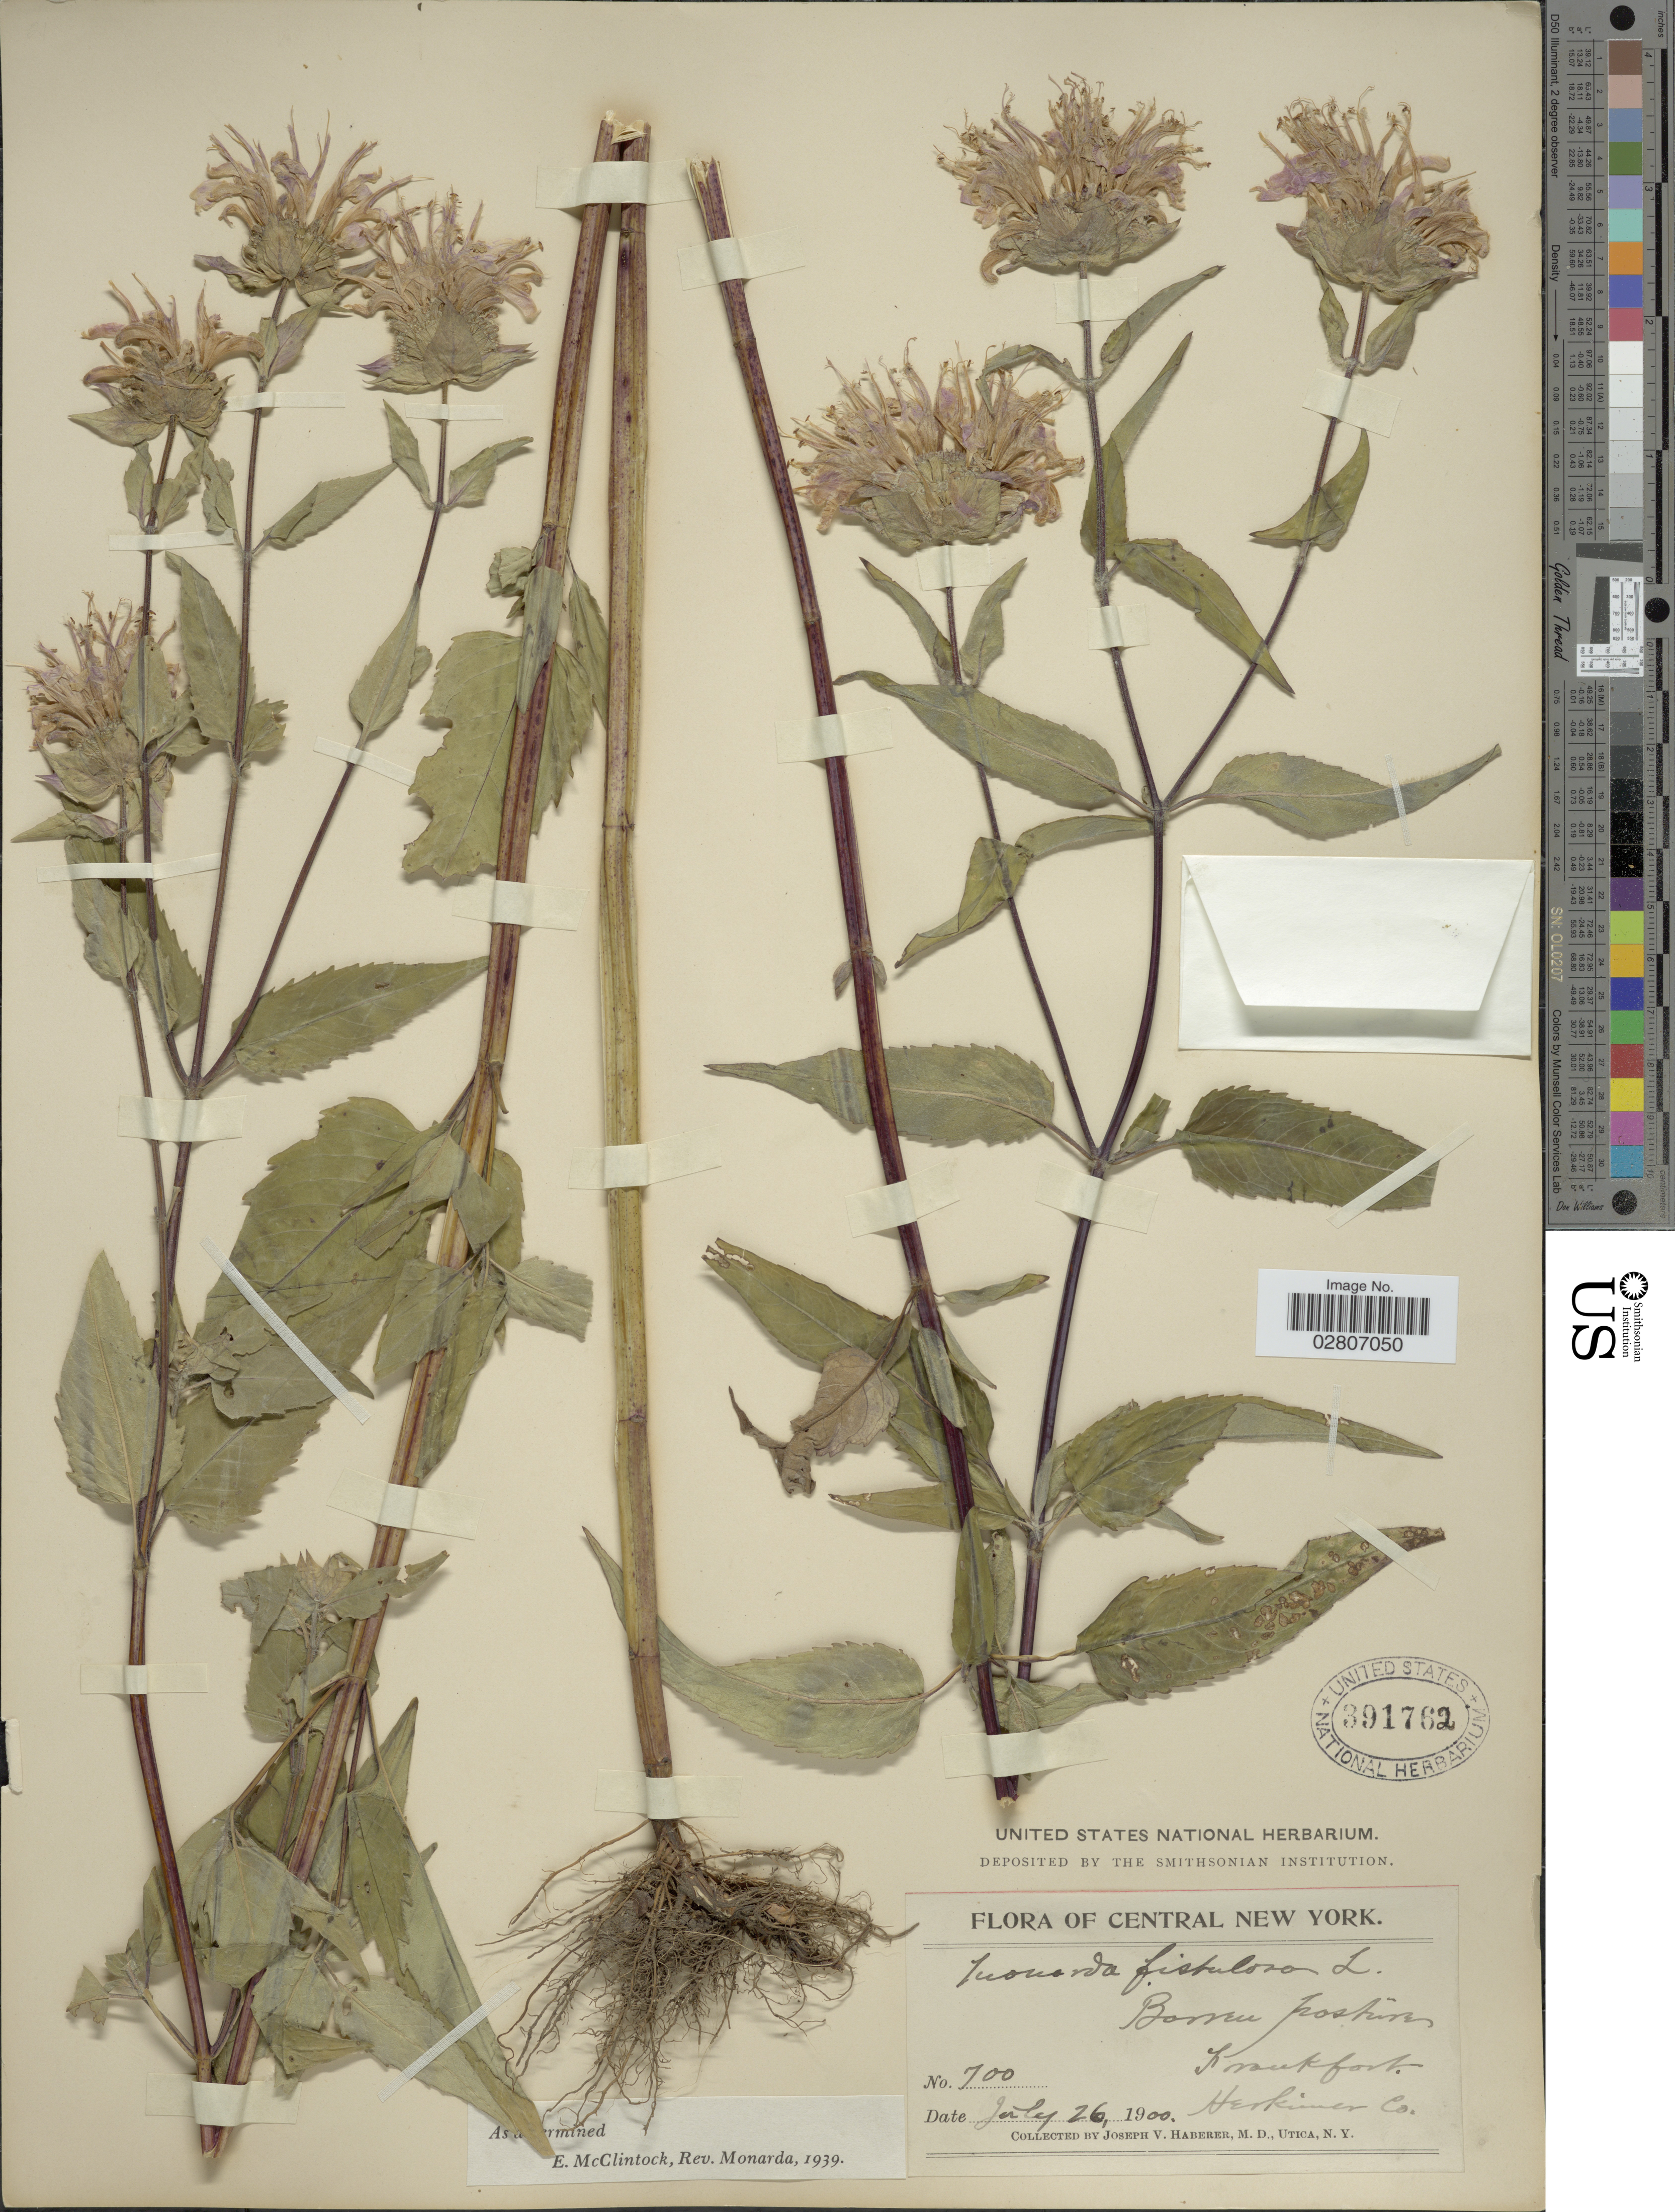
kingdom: Plantae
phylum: Tracheophyta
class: Magnoliopsida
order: Lamiales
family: Lamiaceae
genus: Monarda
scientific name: Monarda fistulosa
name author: L.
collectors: J. V. Haberer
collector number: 700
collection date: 1900-07-26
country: United States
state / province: New York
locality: Central New York. Borren pasture. Frankfort. Herkimer Co.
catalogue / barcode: US 391762